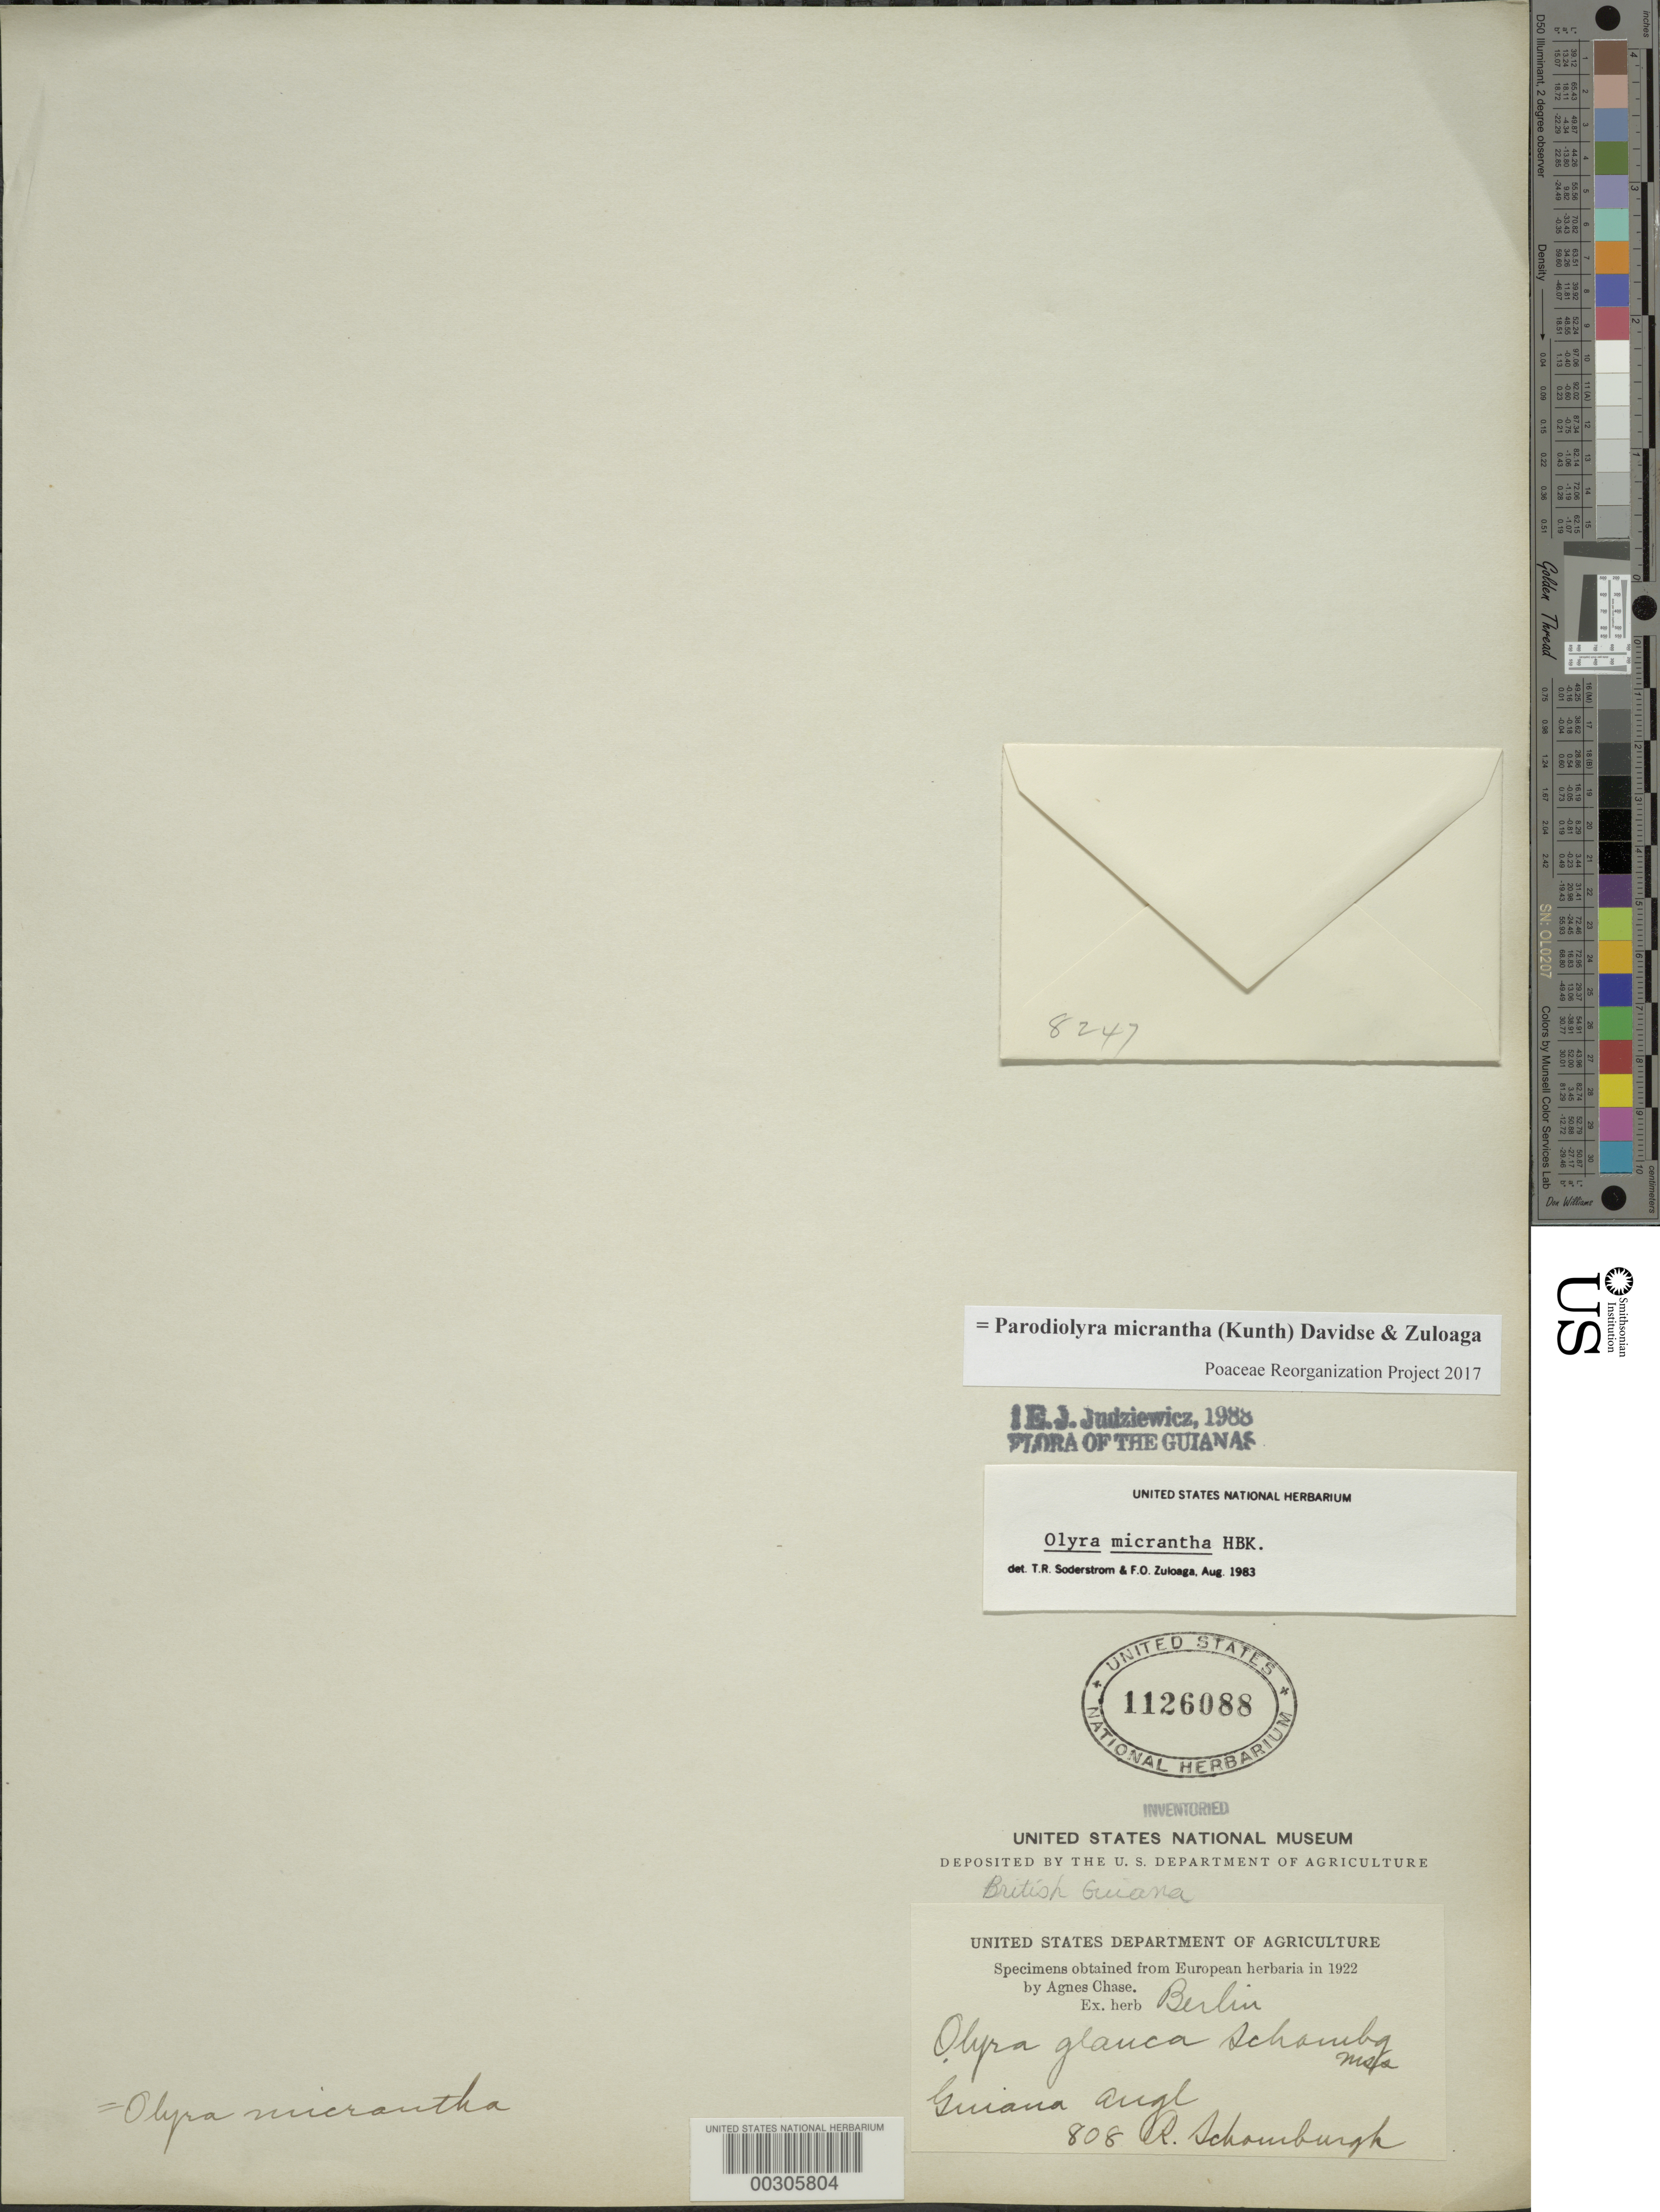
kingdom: Plantae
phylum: Tracheophyta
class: Liliopsida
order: Poales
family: Poaceae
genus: Parodiolyra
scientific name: Parodiolyra micrantha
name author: (Kunth) Davidse & Zuloaga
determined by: Poaceae Reorganization Project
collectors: R. Schauiburgh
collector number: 808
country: Guyana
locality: Augl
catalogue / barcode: US 1126088